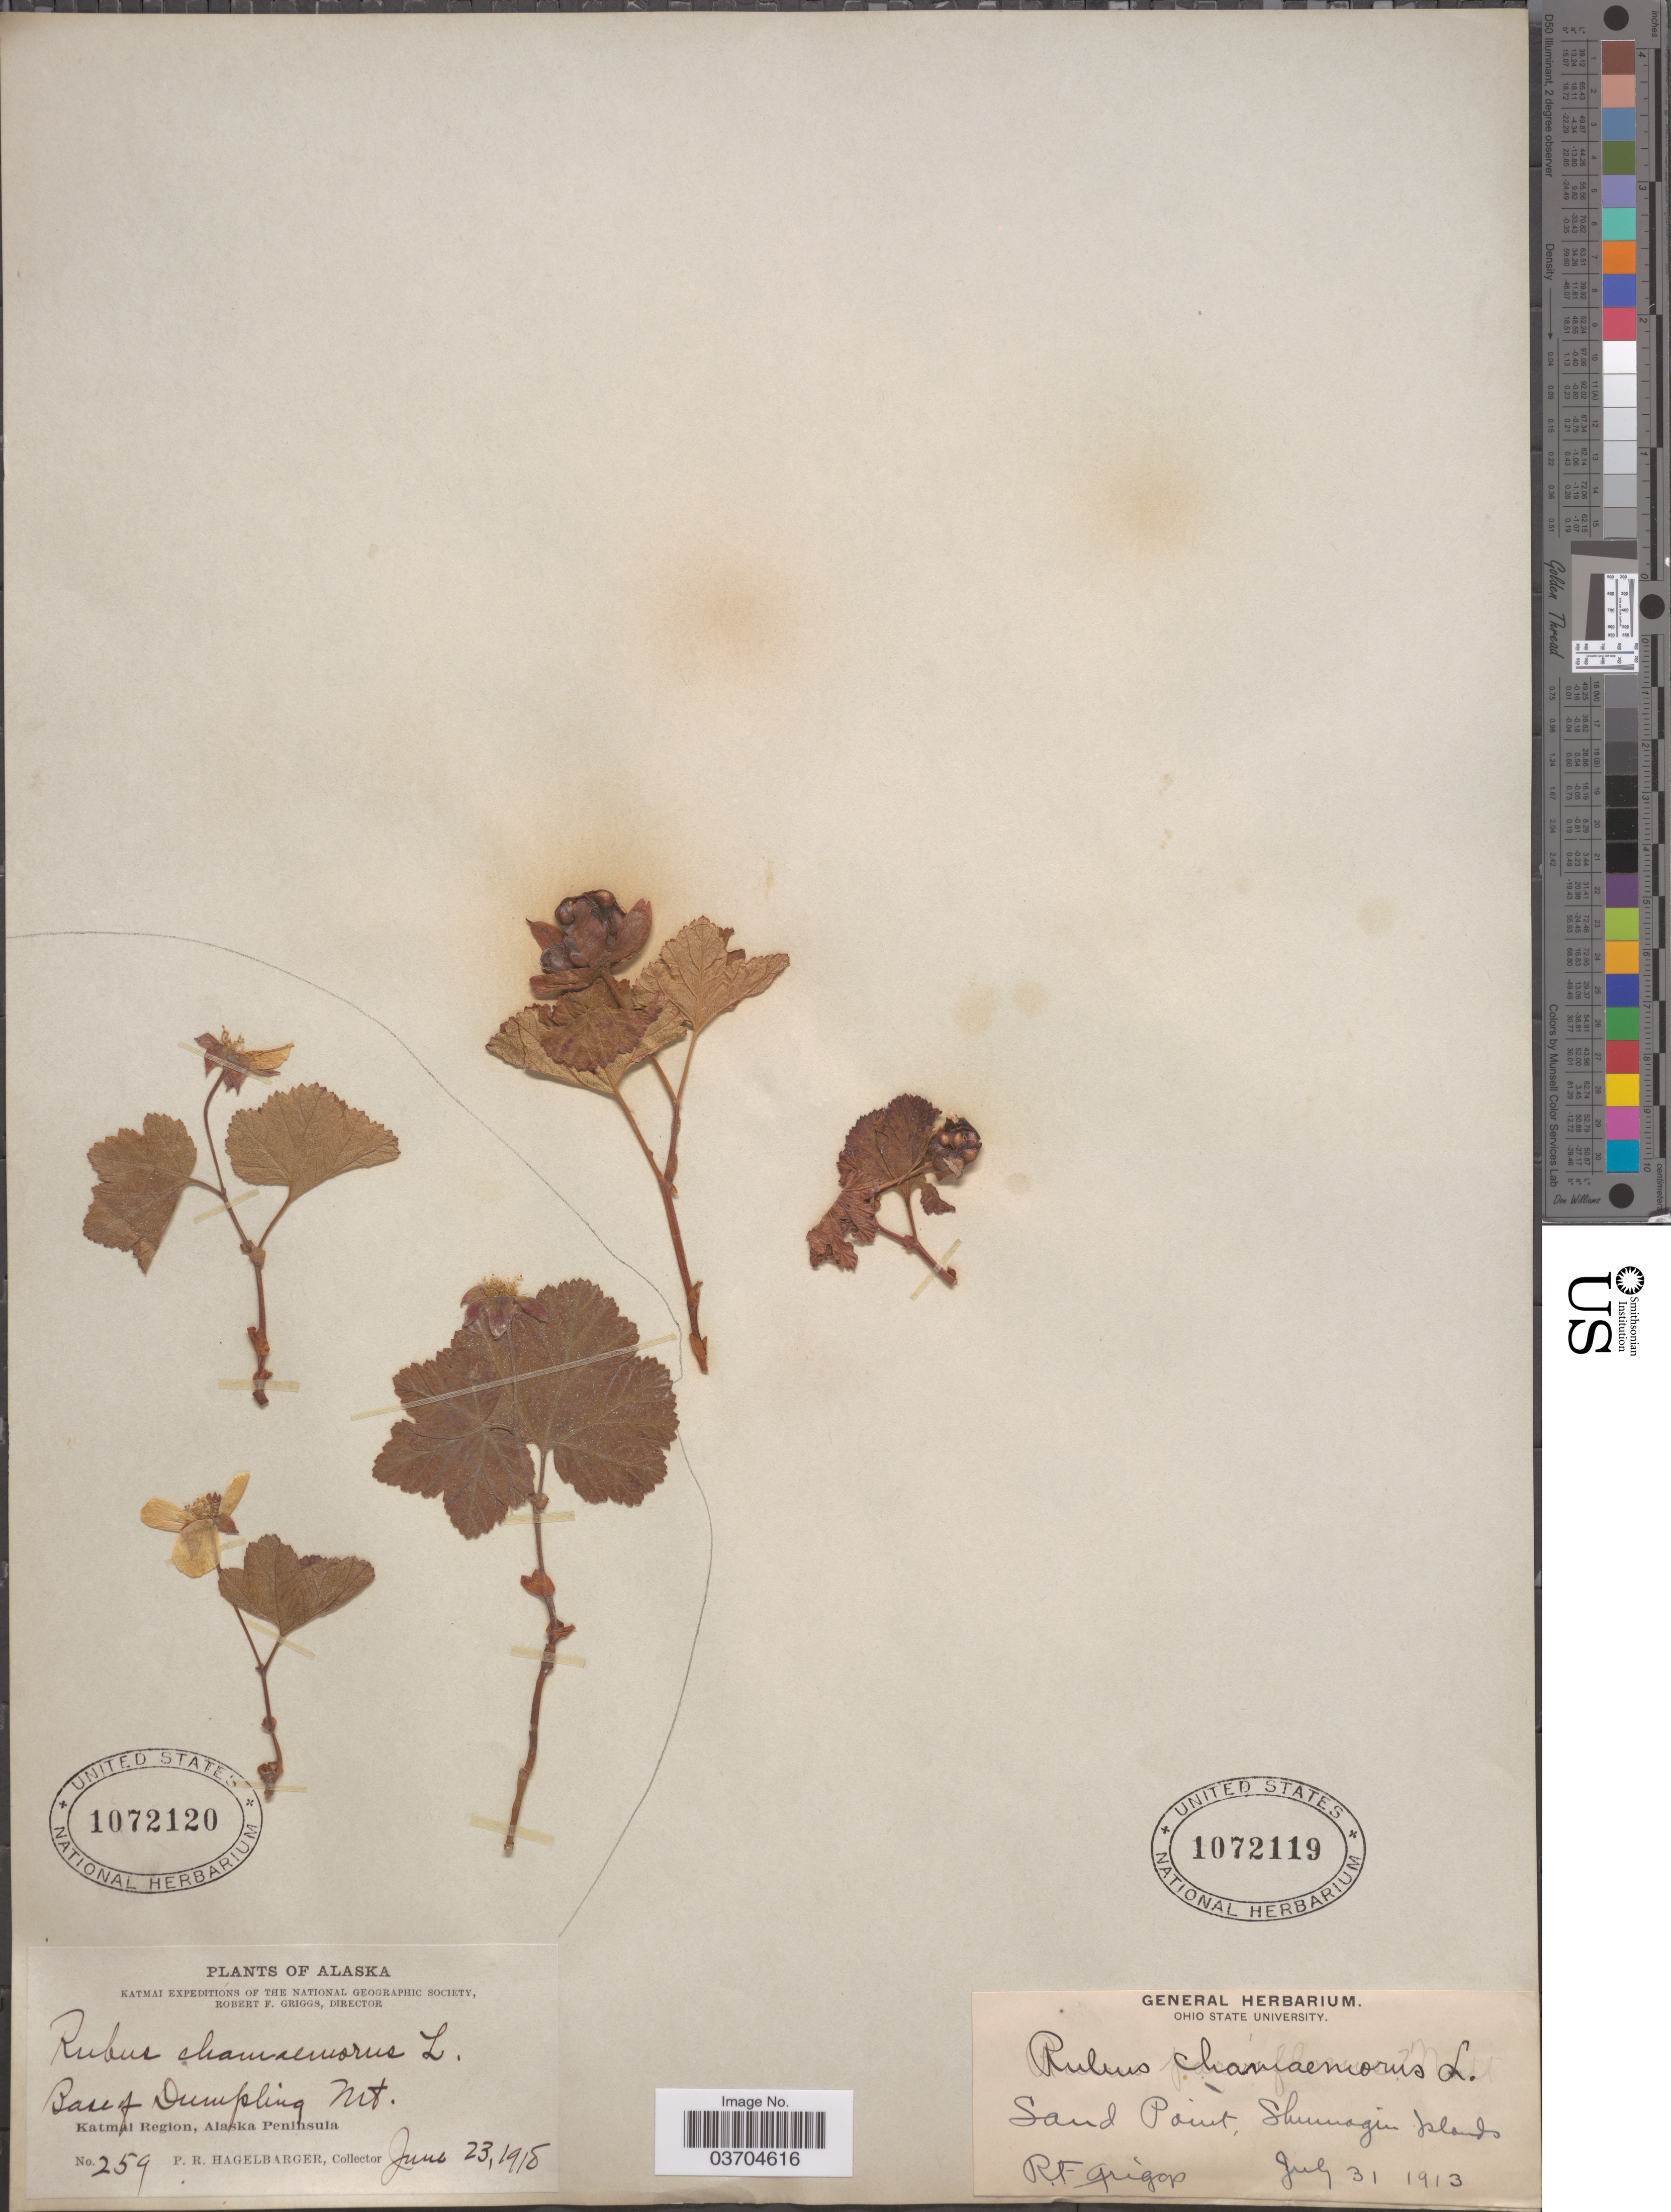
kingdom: Plantae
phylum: Tracheophyta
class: Magnoliopsida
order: Rosales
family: Rosaceae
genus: Rubus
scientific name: Rubus chamaemorus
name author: L.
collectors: P. Hagelbarger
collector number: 259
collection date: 1918-06-23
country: United States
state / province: Alaska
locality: Katmai. Base of Dumpling Mt. Katmai Region, Alaska Peninsula.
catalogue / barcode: US 1072120